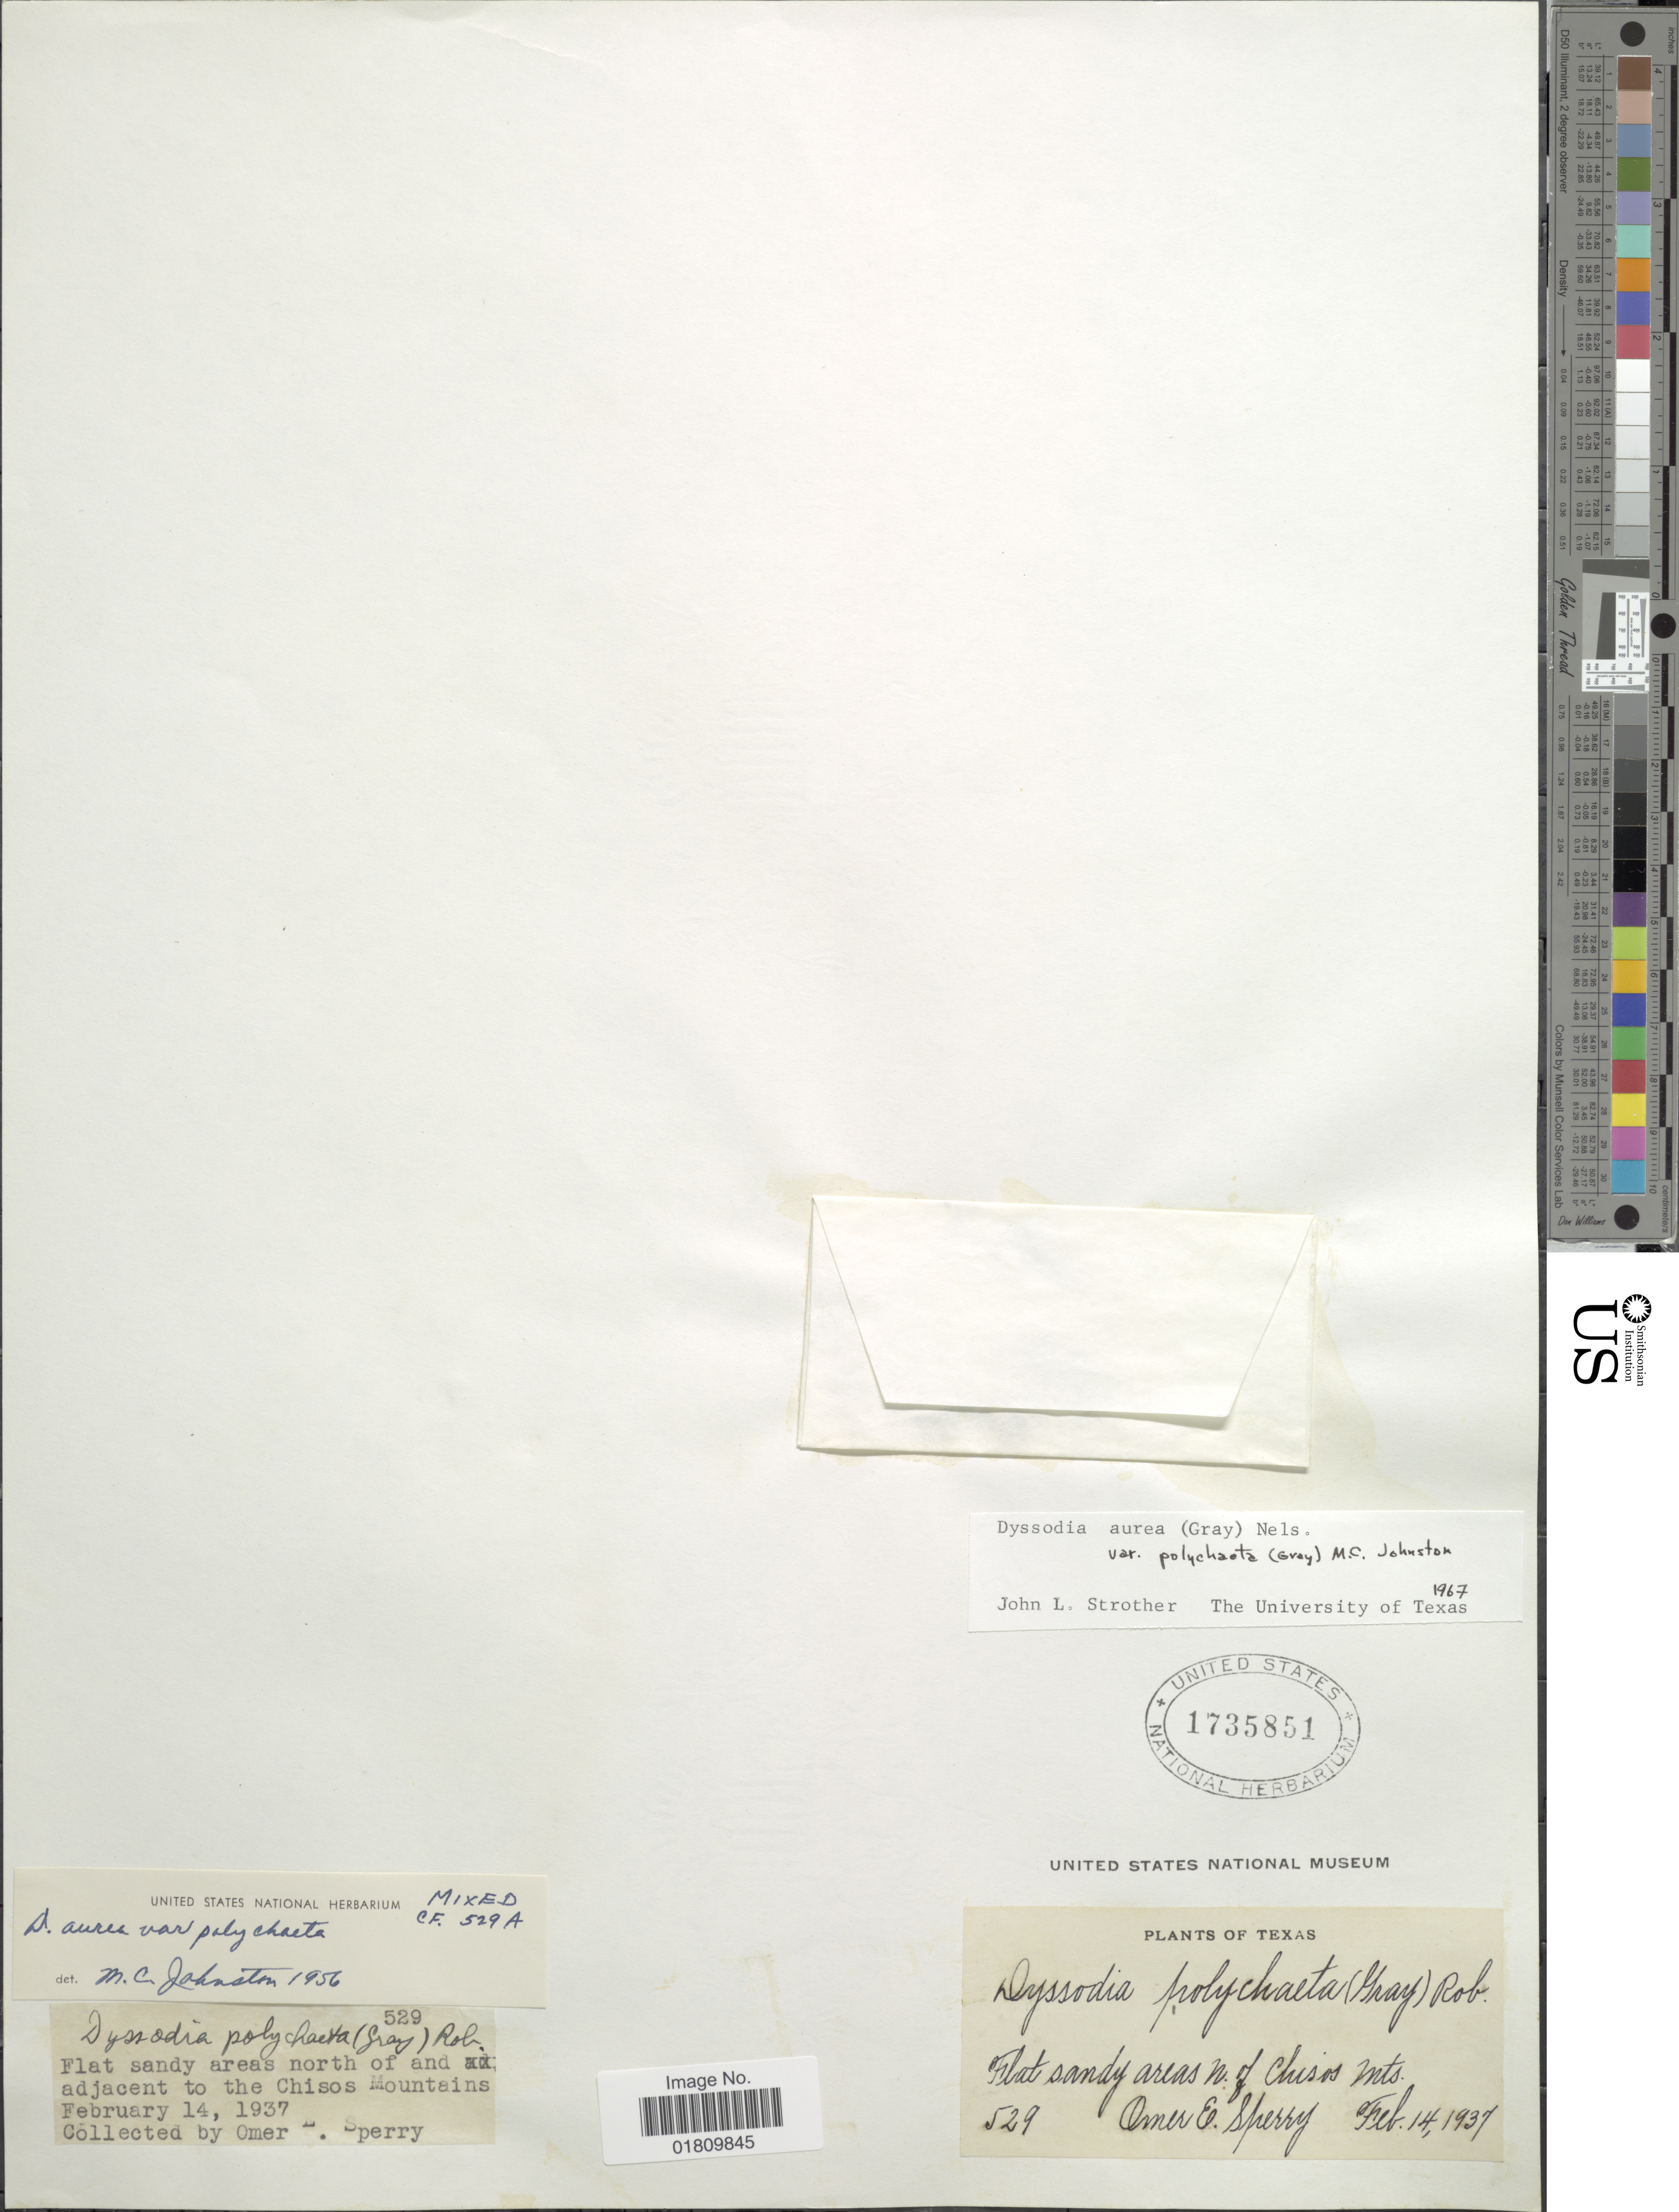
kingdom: Plantae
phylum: Tracheophyta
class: Magnoliopsida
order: Asterales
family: Asteraceae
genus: Thymophylla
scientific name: Thymophylla aurea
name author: (A. Gray) Greene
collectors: O. E. Sperry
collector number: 529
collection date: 1937-02-14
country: United States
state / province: Texas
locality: Flat sandy areas north of and adjacent to the Chisos Mountains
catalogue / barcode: US 1735851